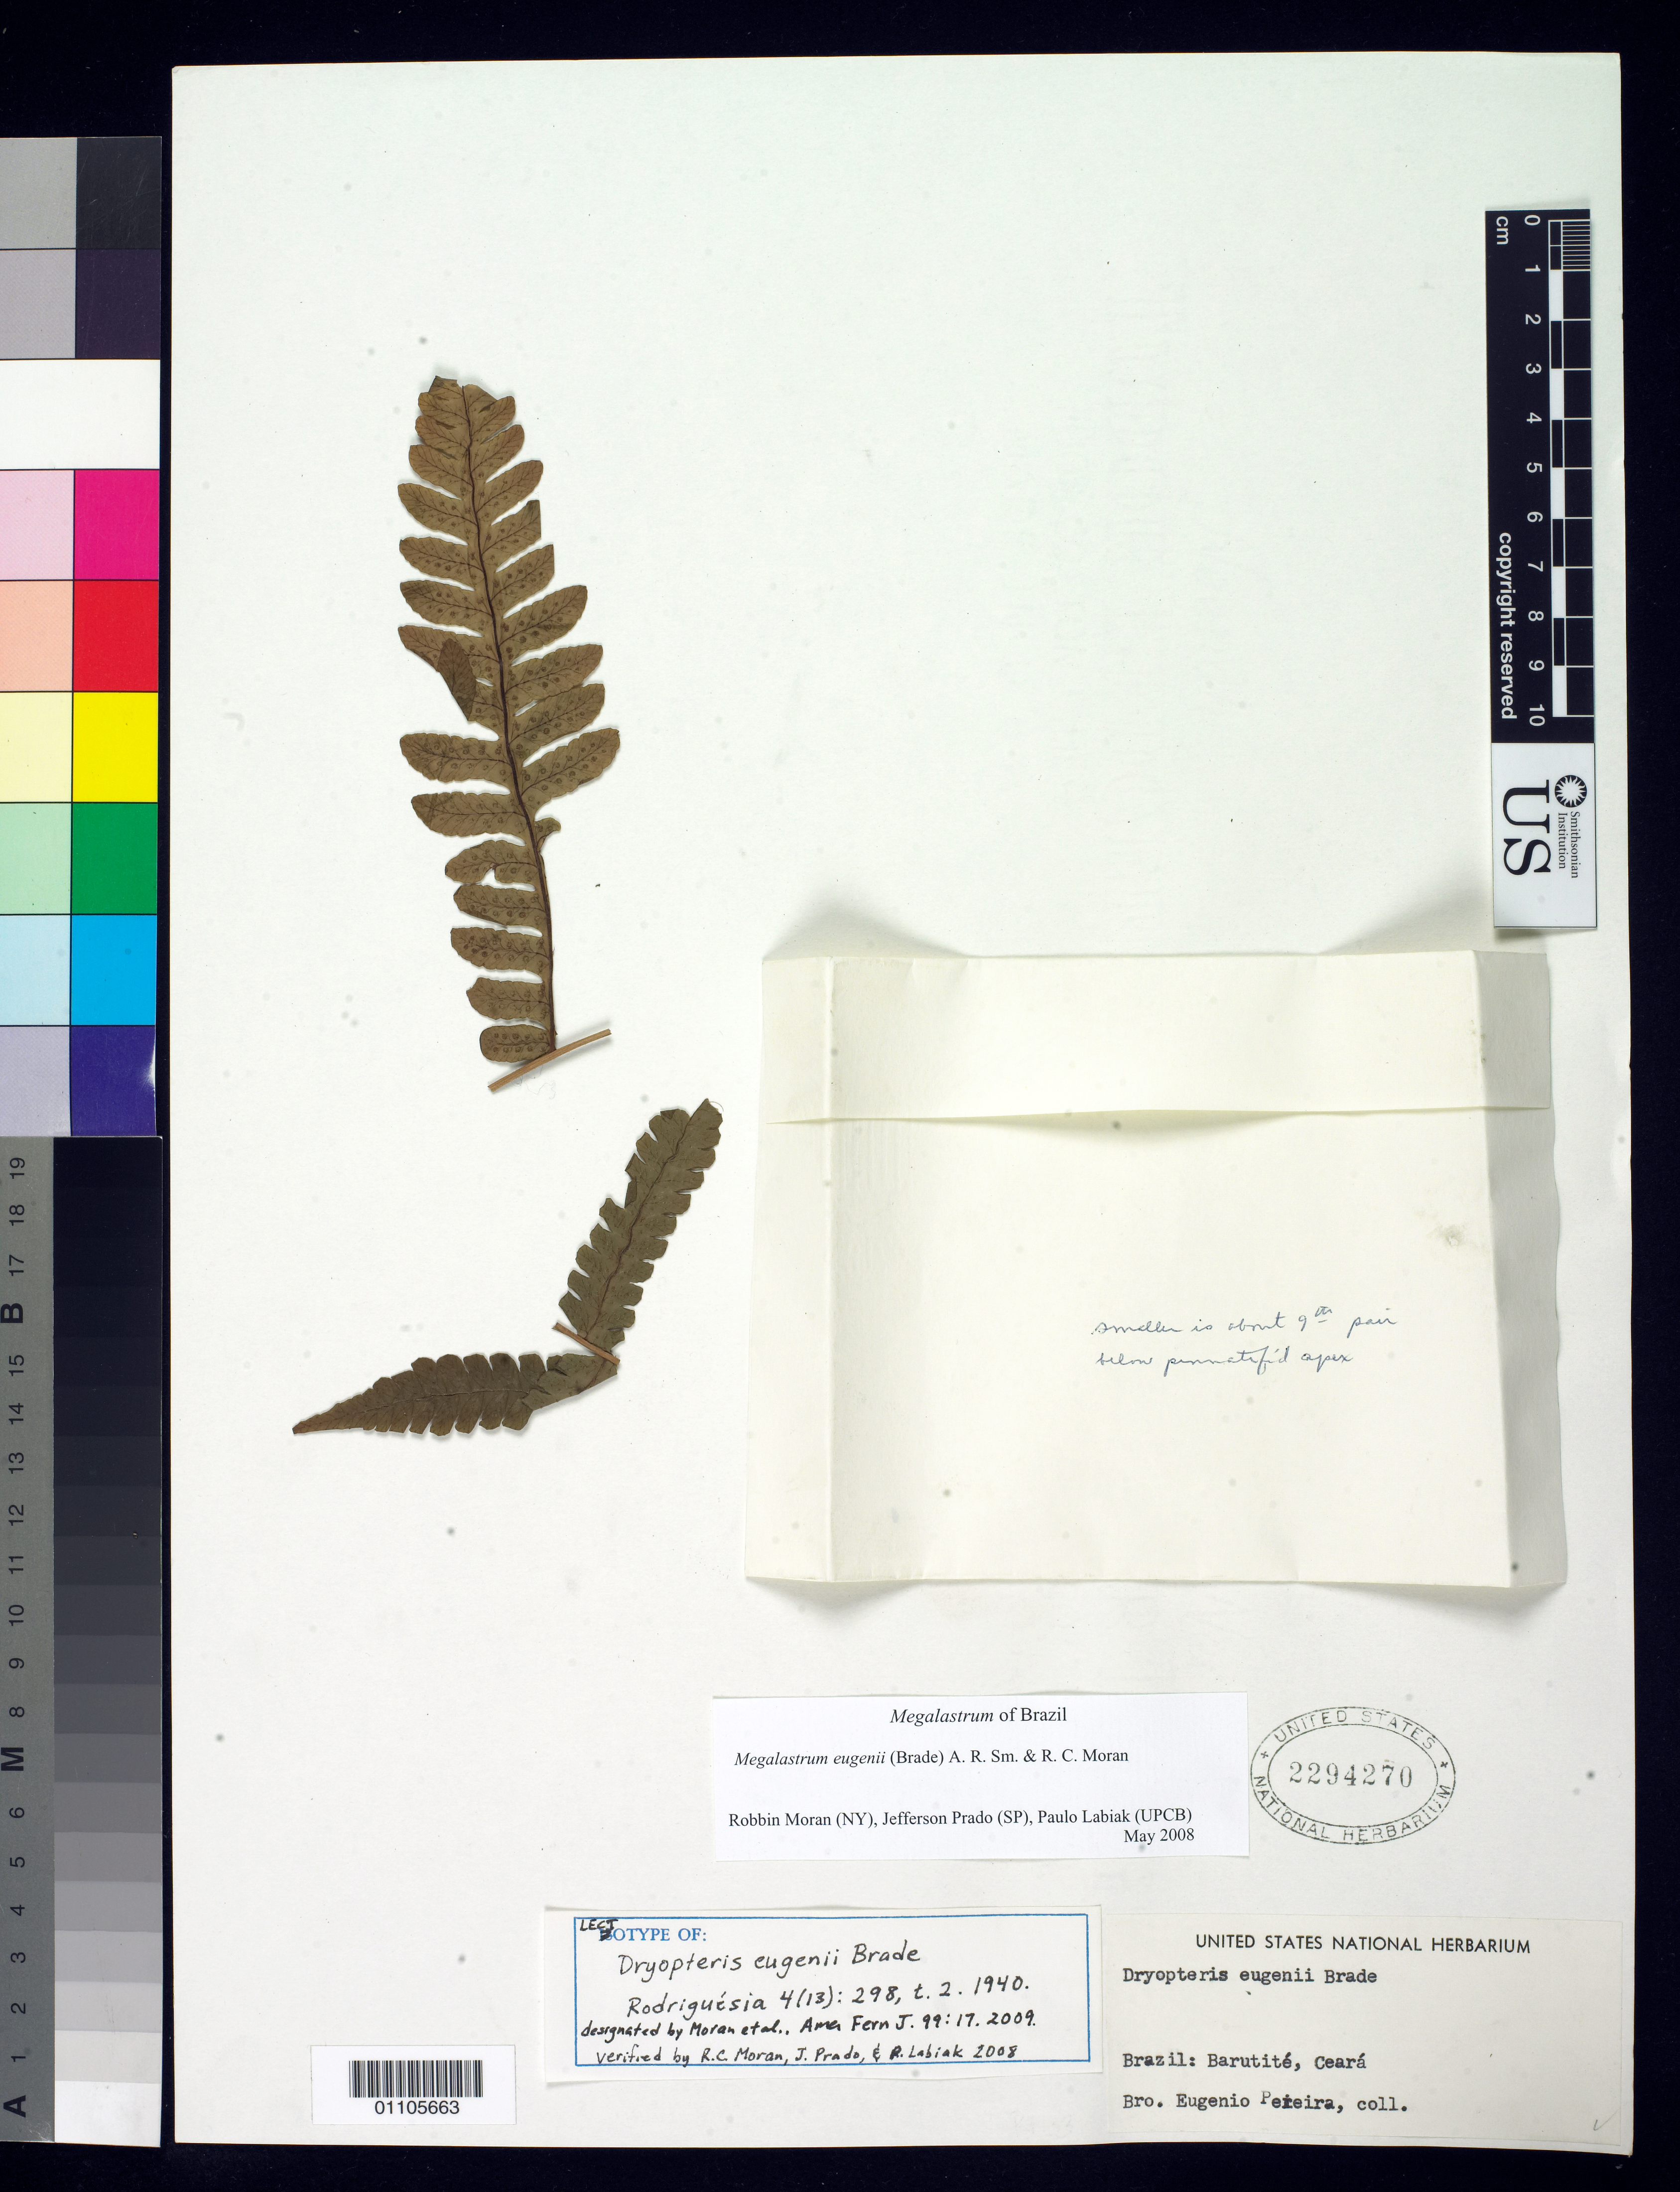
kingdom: Plantae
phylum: Tracheophyta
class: Polypodiopsida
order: Polypodiales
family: Dryopteridaceae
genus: Dryopteris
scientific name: Dryopteris eugenii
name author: Brade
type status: Lectotype; Type Collection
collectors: E. Pereira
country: Brazil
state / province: Ceará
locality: Brazil: Barutité, Ceará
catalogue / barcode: US 2294270